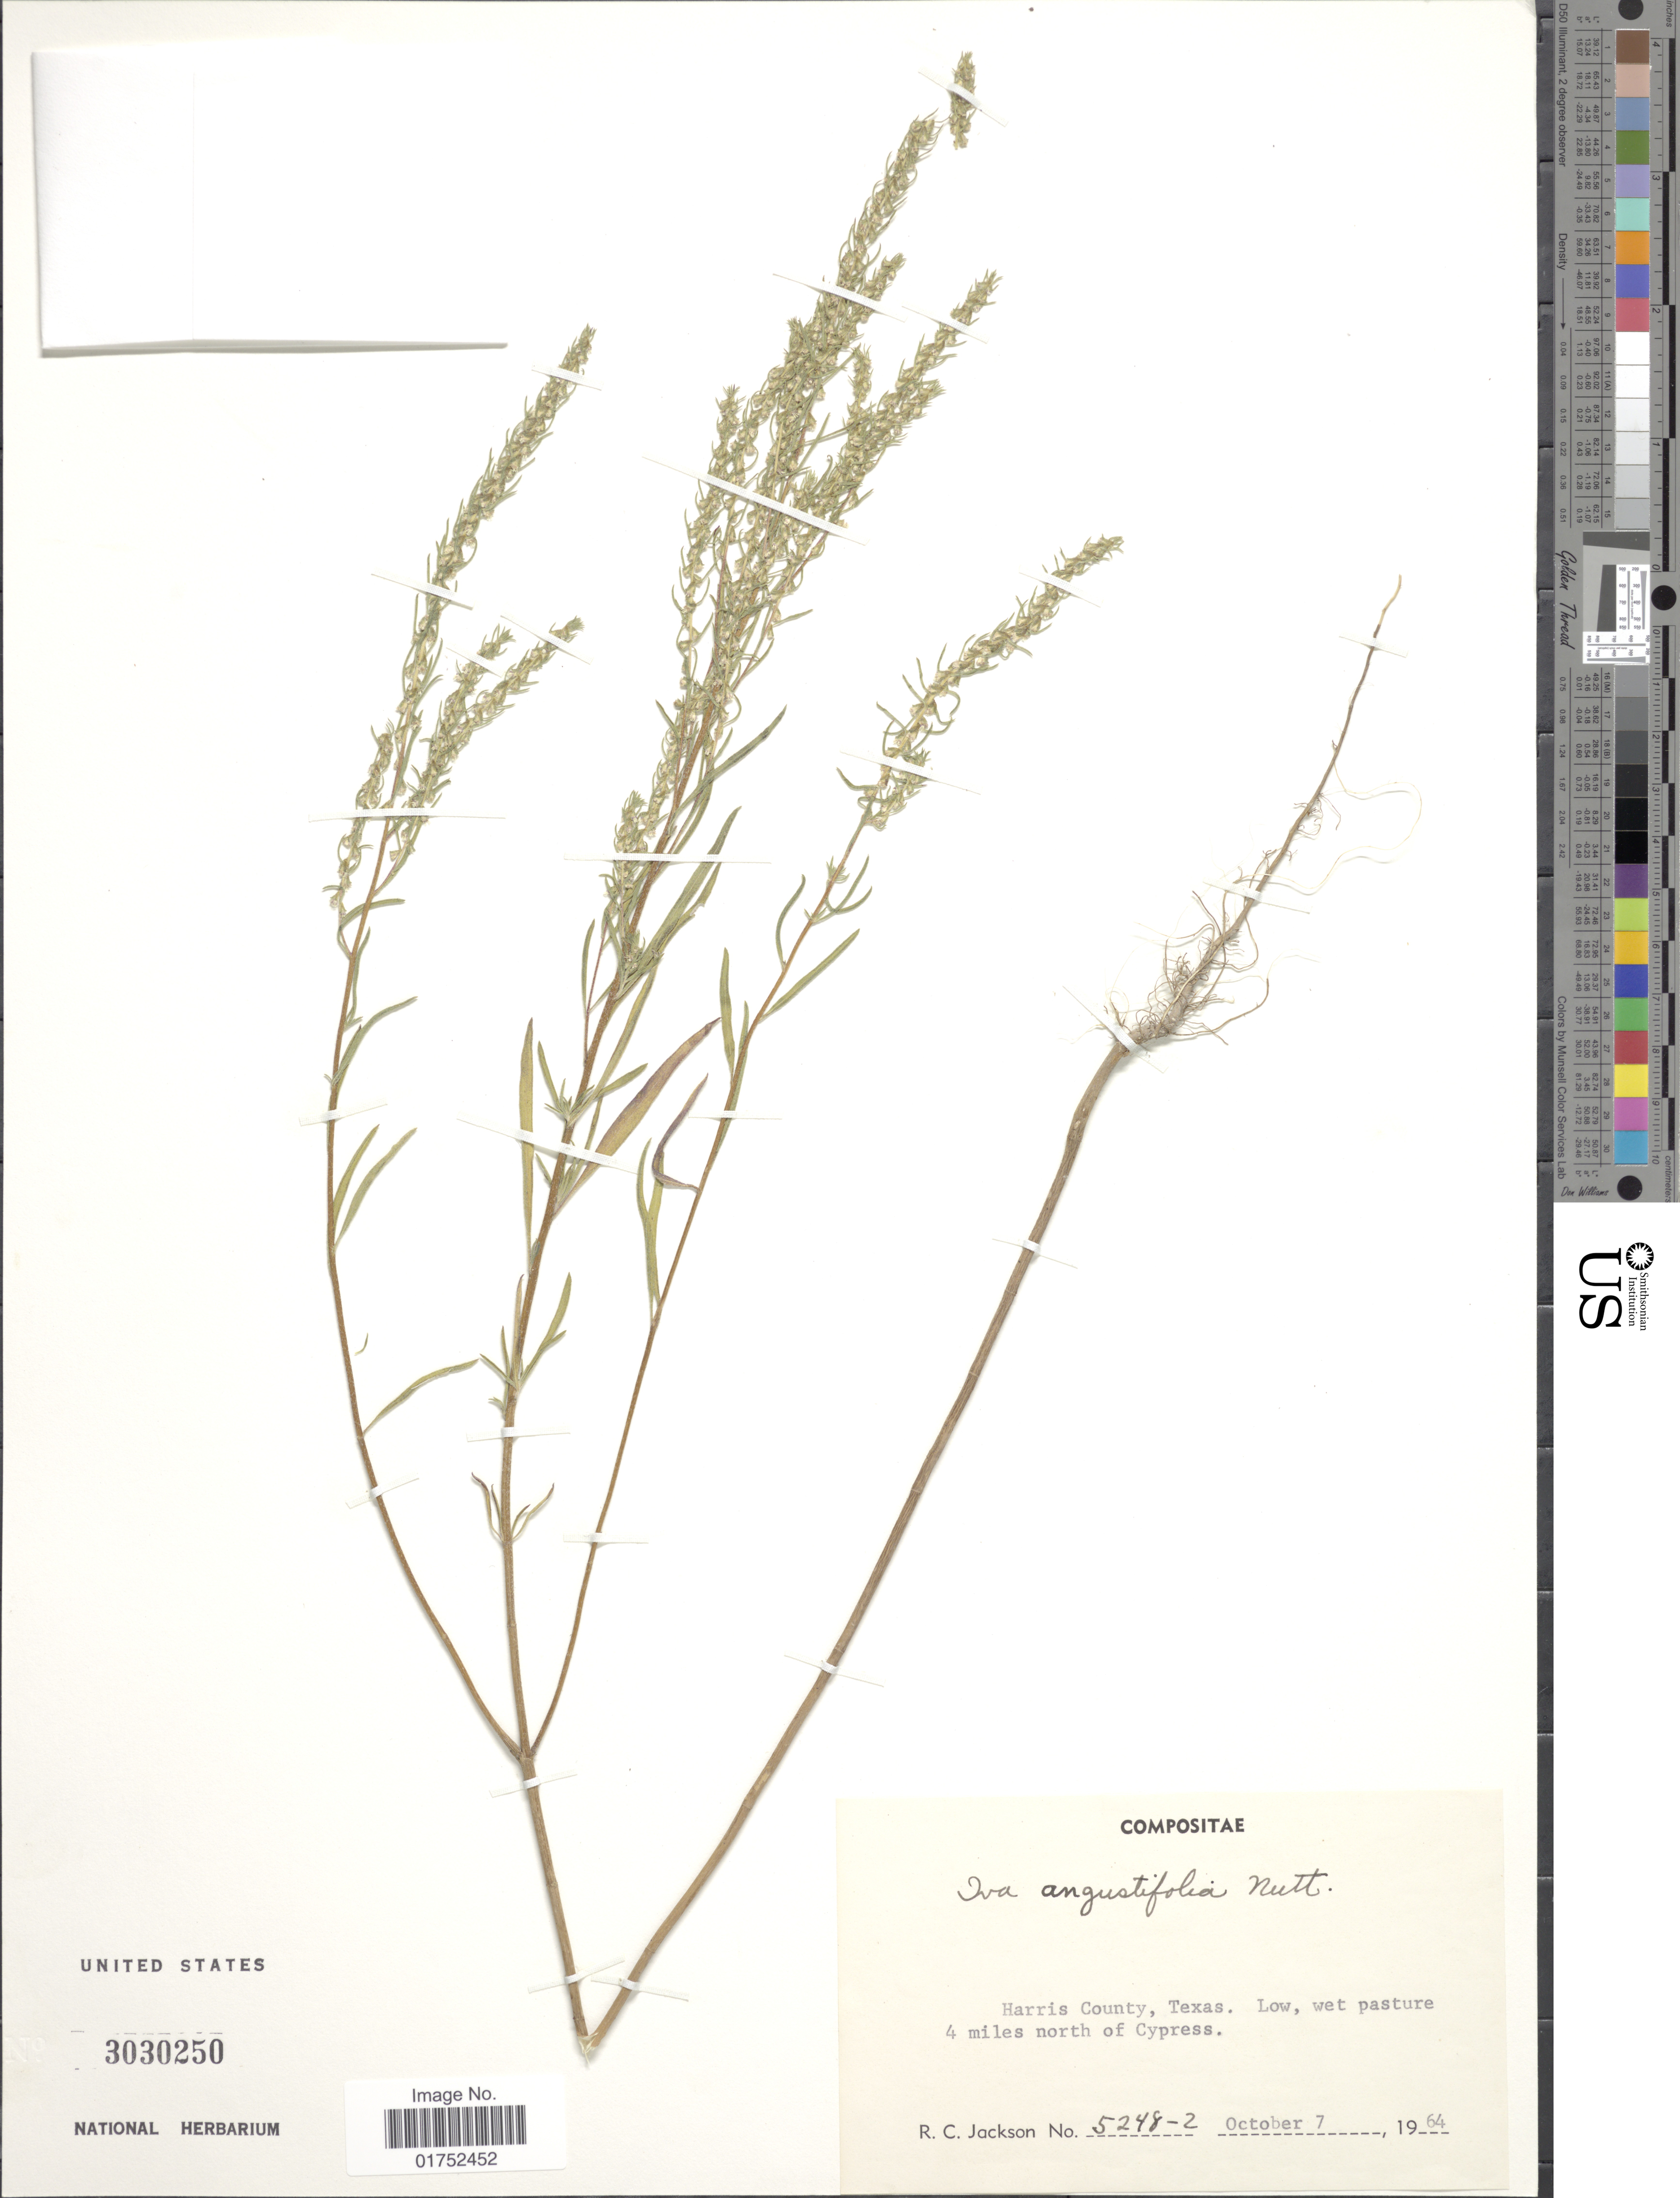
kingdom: Plantae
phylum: Tracheophyta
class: Magnoliopsida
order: Asterales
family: Asteraceae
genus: Iva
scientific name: Iva angustifolia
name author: Nutt.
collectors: R. C. Jackson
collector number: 5248-2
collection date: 1964-10-07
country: United States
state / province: Texas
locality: Harris County, 4 miles north of Cypress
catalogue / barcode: US 3030250